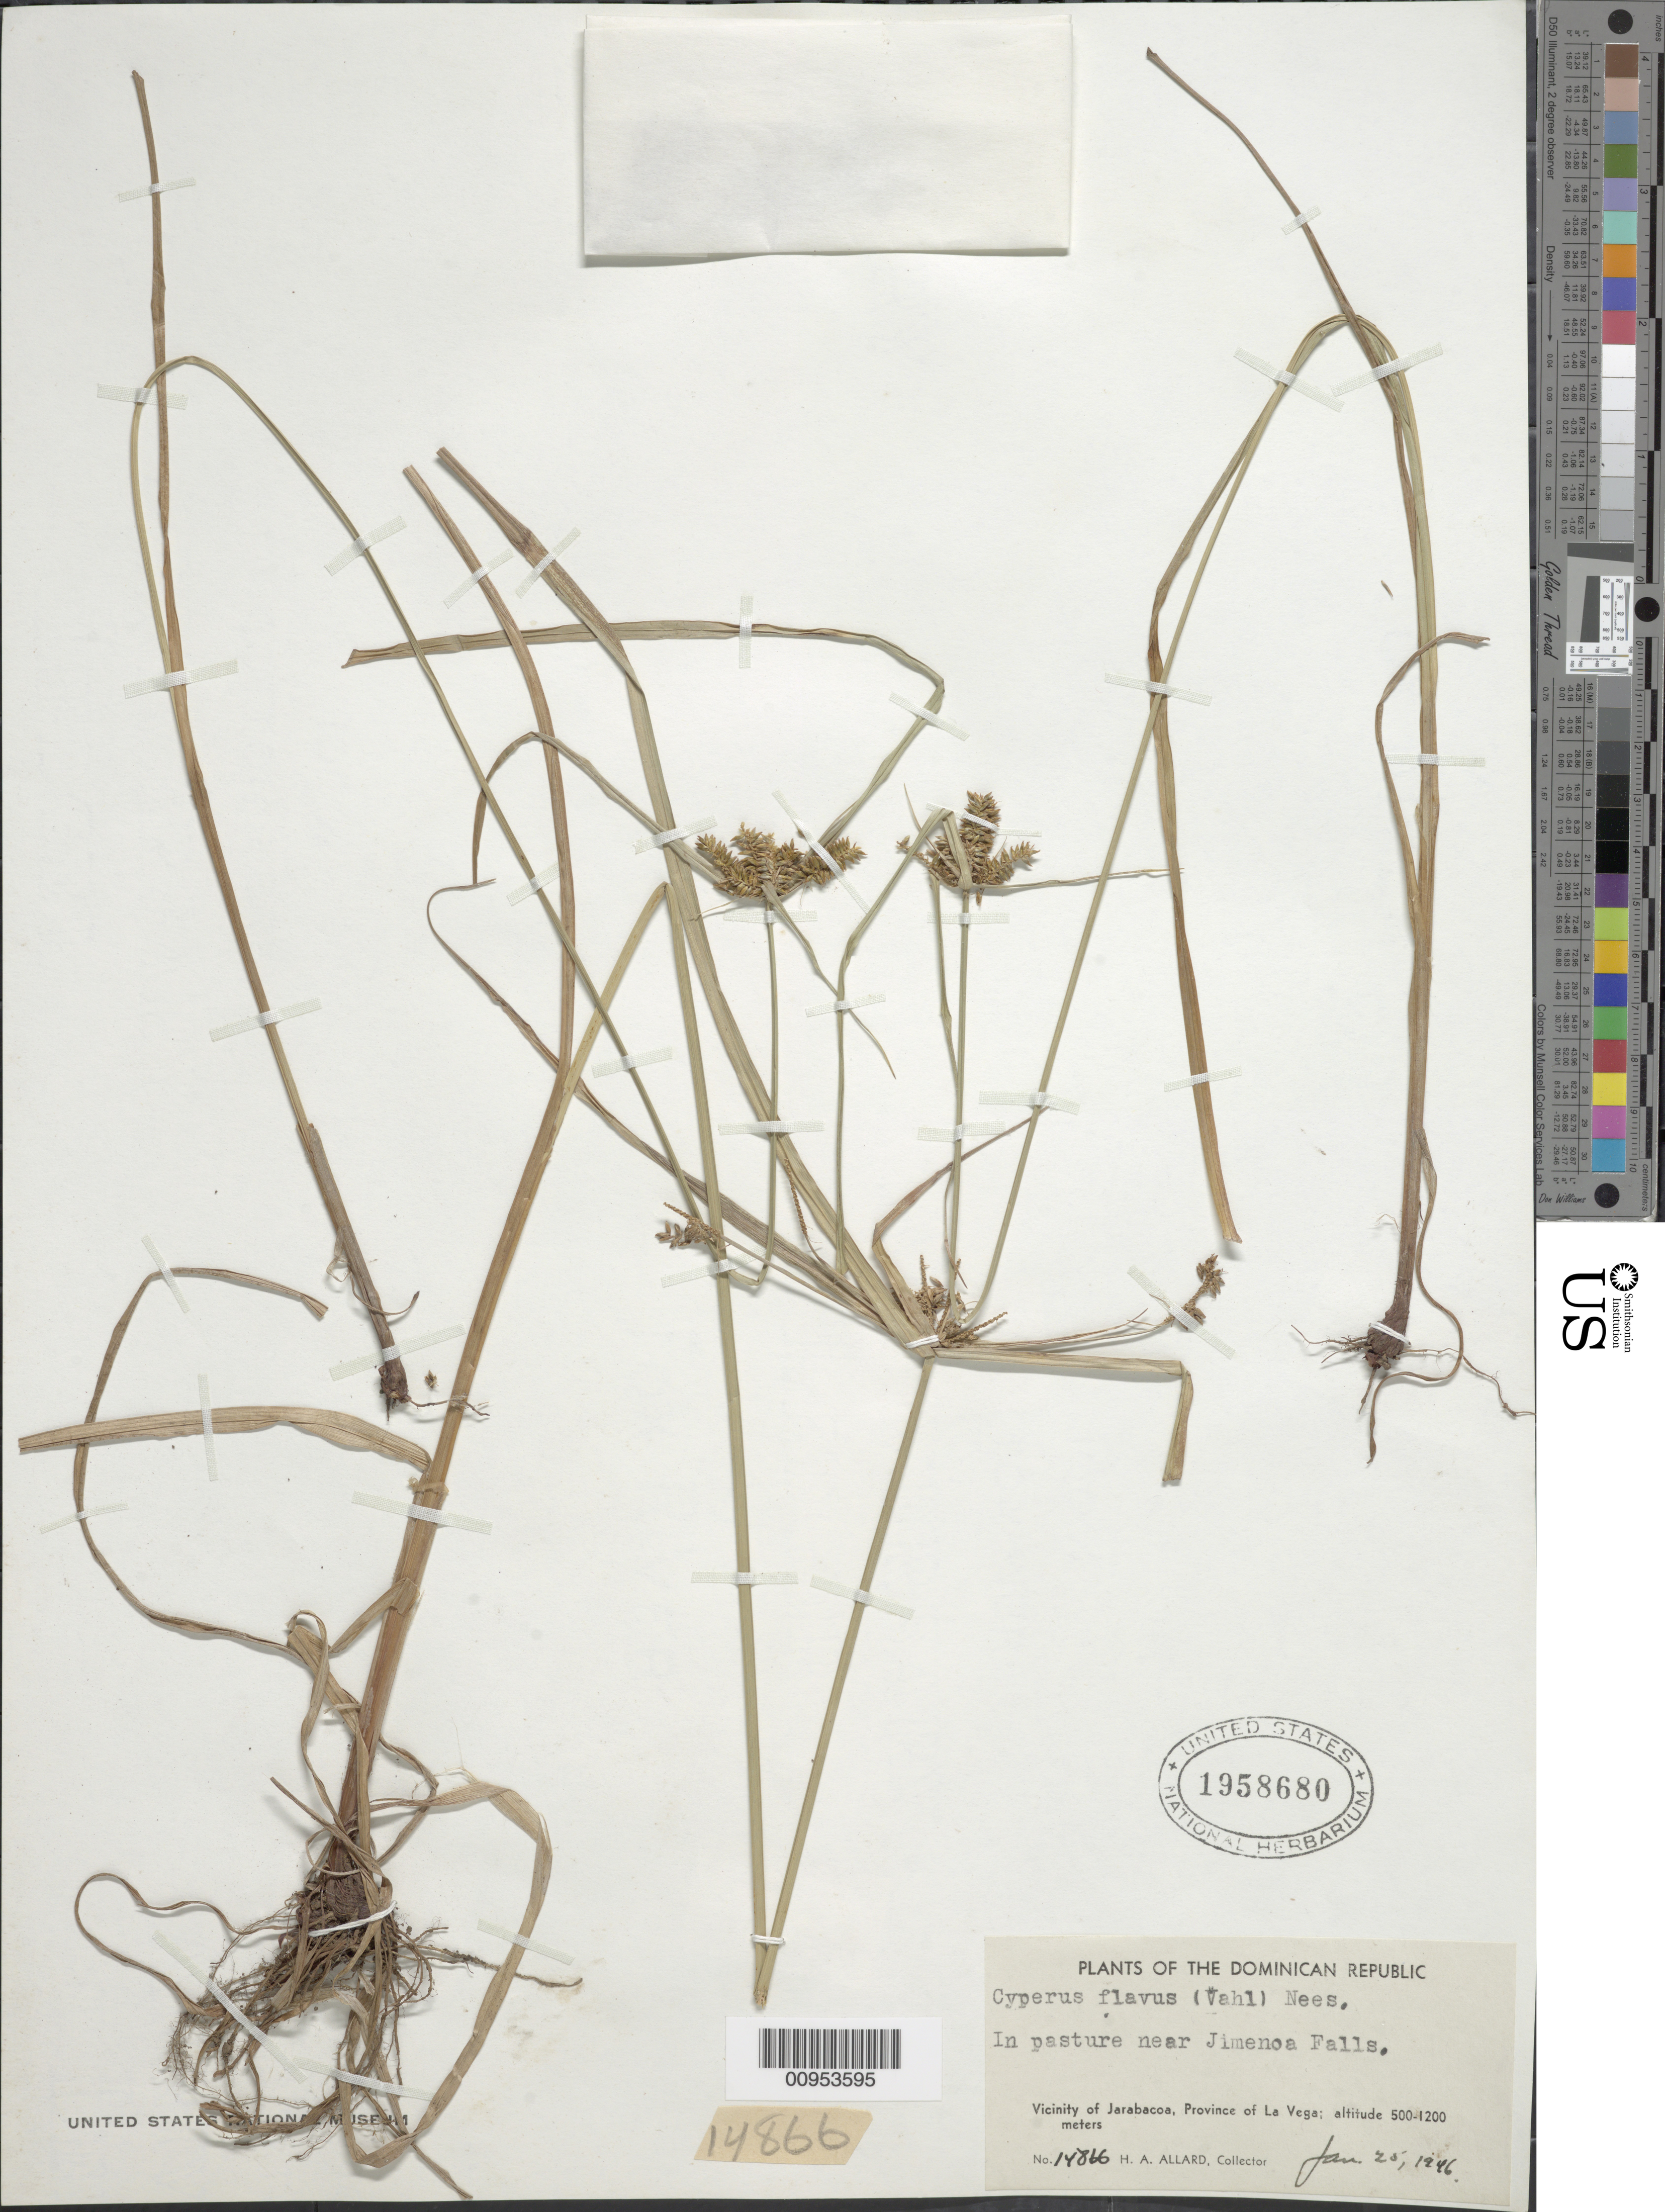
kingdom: Plantae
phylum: Tracheophyta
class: Liliopsida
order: Poales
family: Cyperaceae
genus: Cyperus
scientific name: Cyperus aggregatus var. aggregatus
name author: (Willd.) Endl.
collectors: H. A. Allard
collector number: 14866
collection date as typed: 25 Jan 1946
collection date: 1946-01-25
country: Dominican Republic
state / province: La Vega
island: Hispaniola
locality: Vicinity of Jarabacoa, pasture near Jimenoa Falls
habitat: In pasture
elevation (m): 500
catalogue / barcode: US 1958680